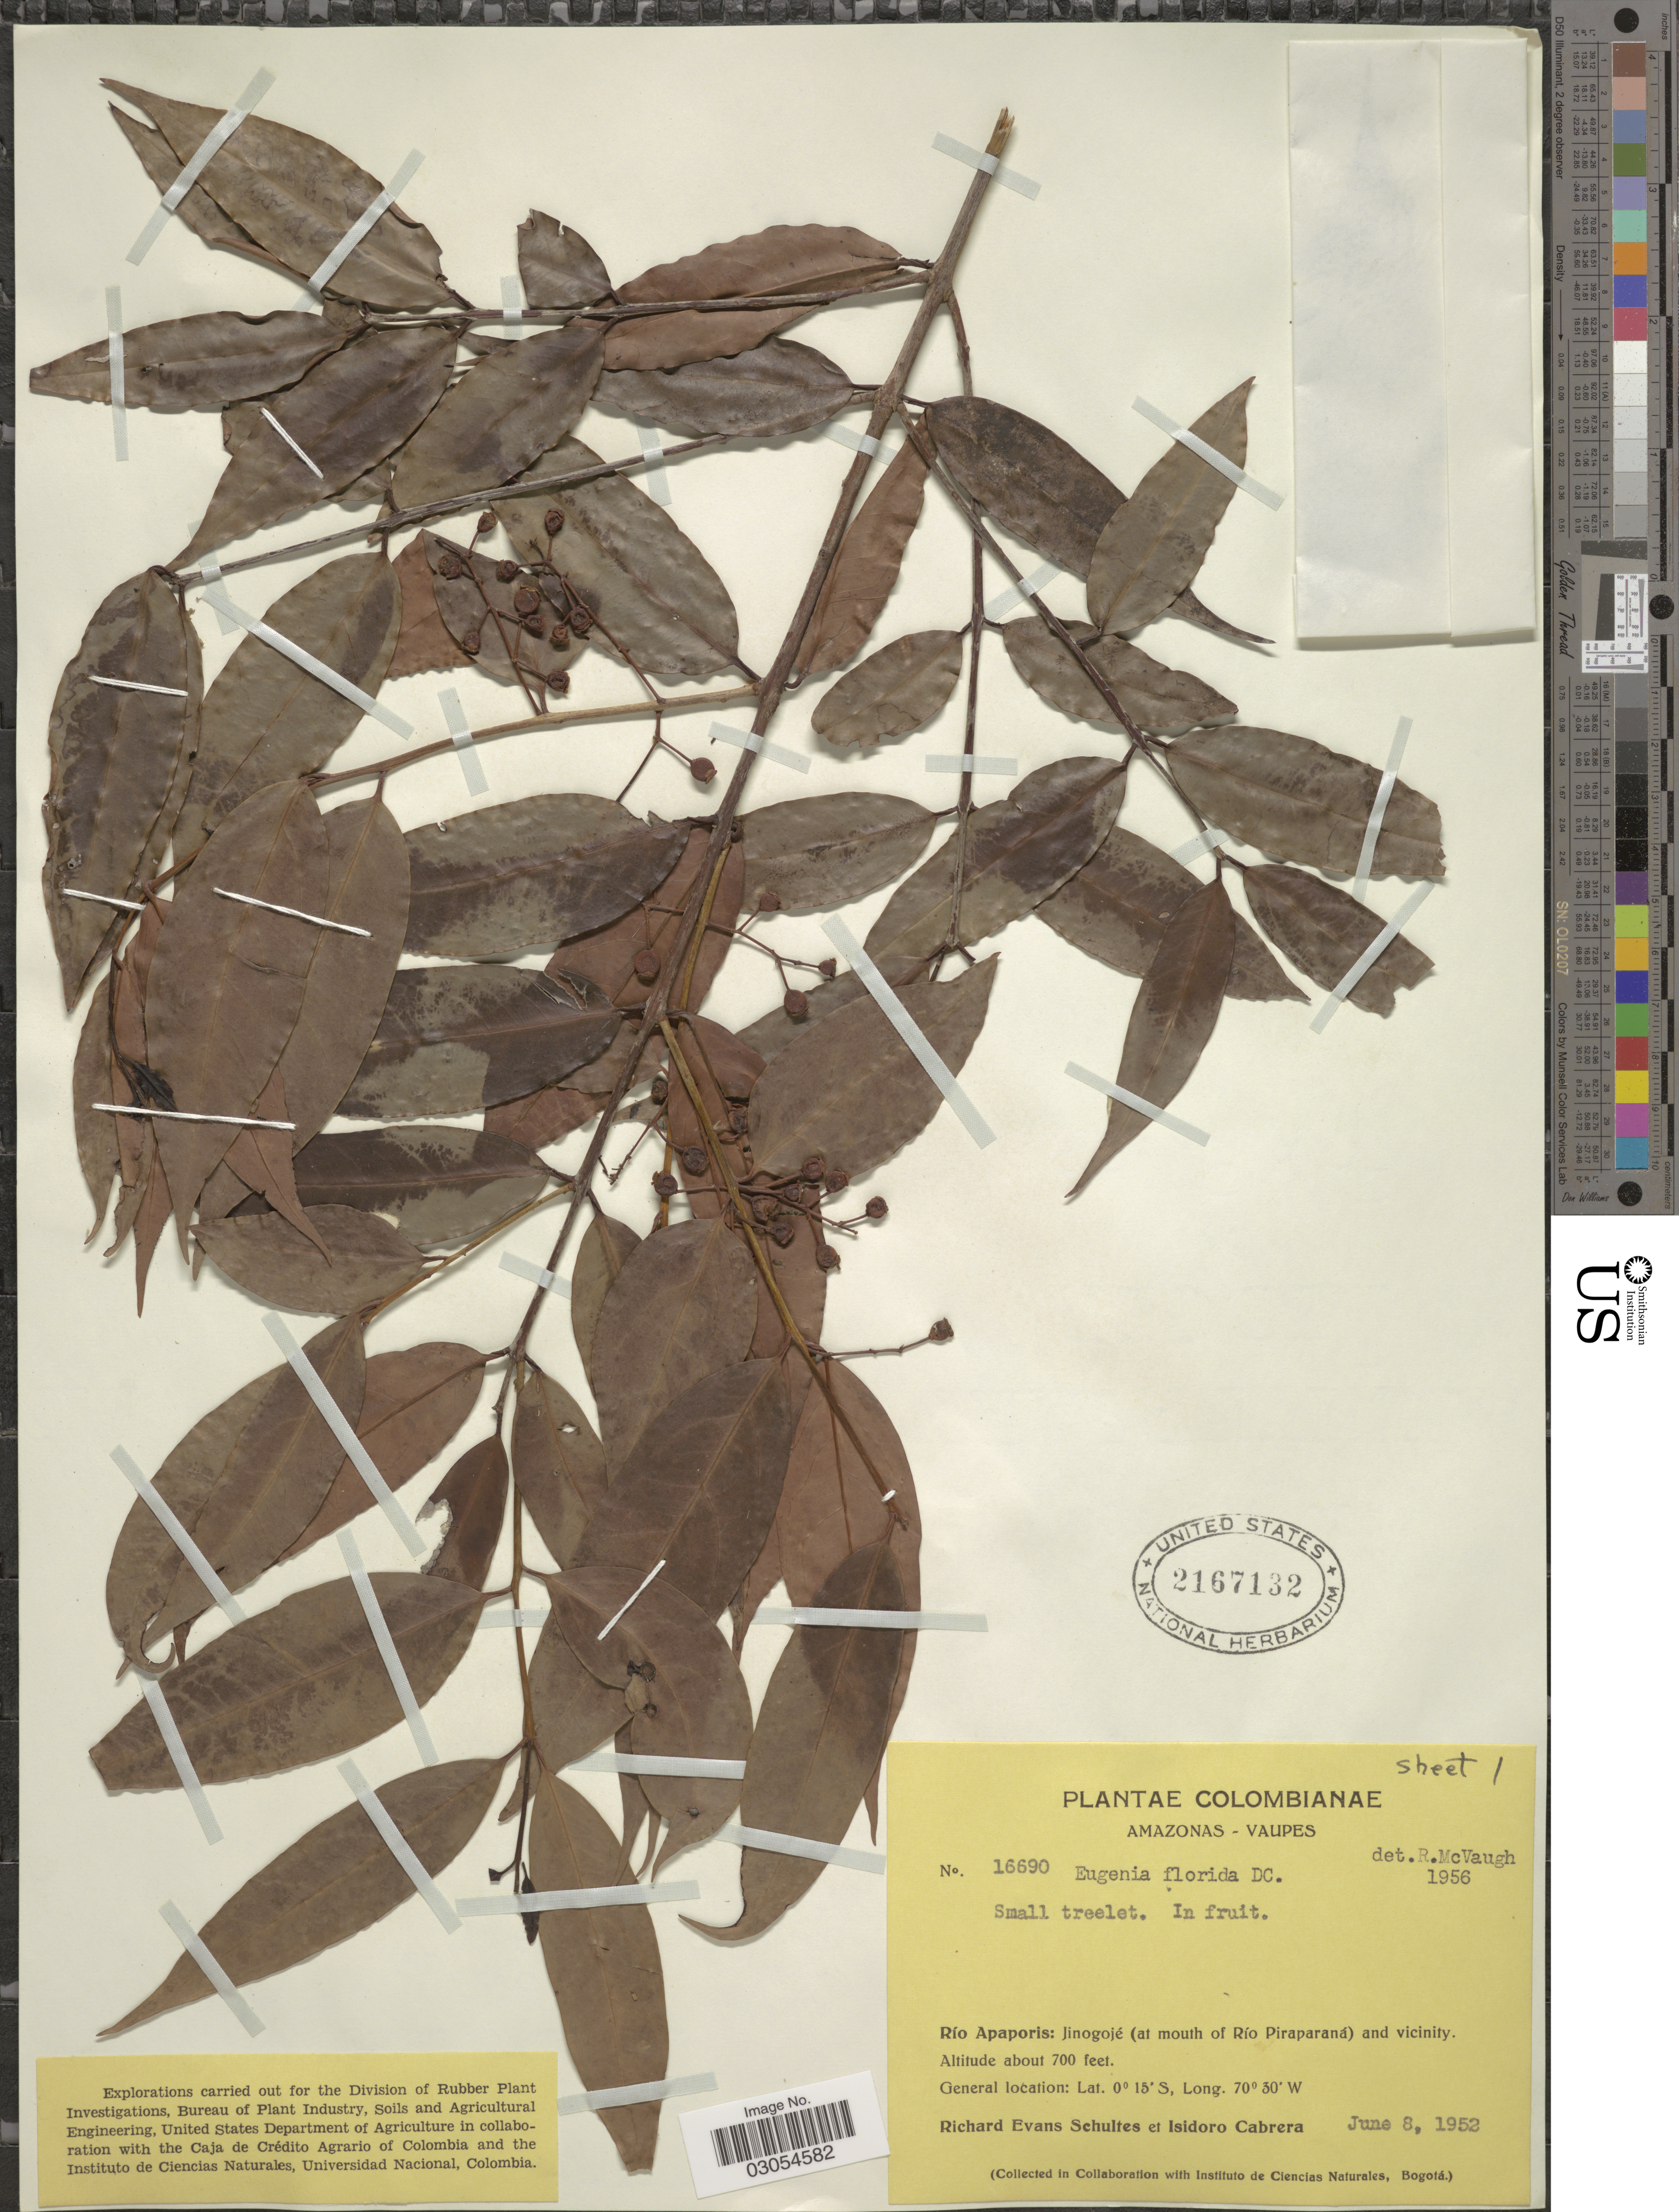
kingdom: Plantae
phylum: Tracheophyta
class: Magnoliopsida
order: Myrtales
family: Myrtaceae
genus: Eugenia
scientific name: Eugenia florida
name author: DC.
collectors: R. E. Schultes & I. Cabrera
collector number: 16690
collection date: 1952-06-08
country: Colombia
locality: Amazonas - Vaupés. Río Apaporis: Jinogojé (at mouth of Río Piraparaná) and vicinity.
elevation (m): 213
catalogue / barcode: US 2167132